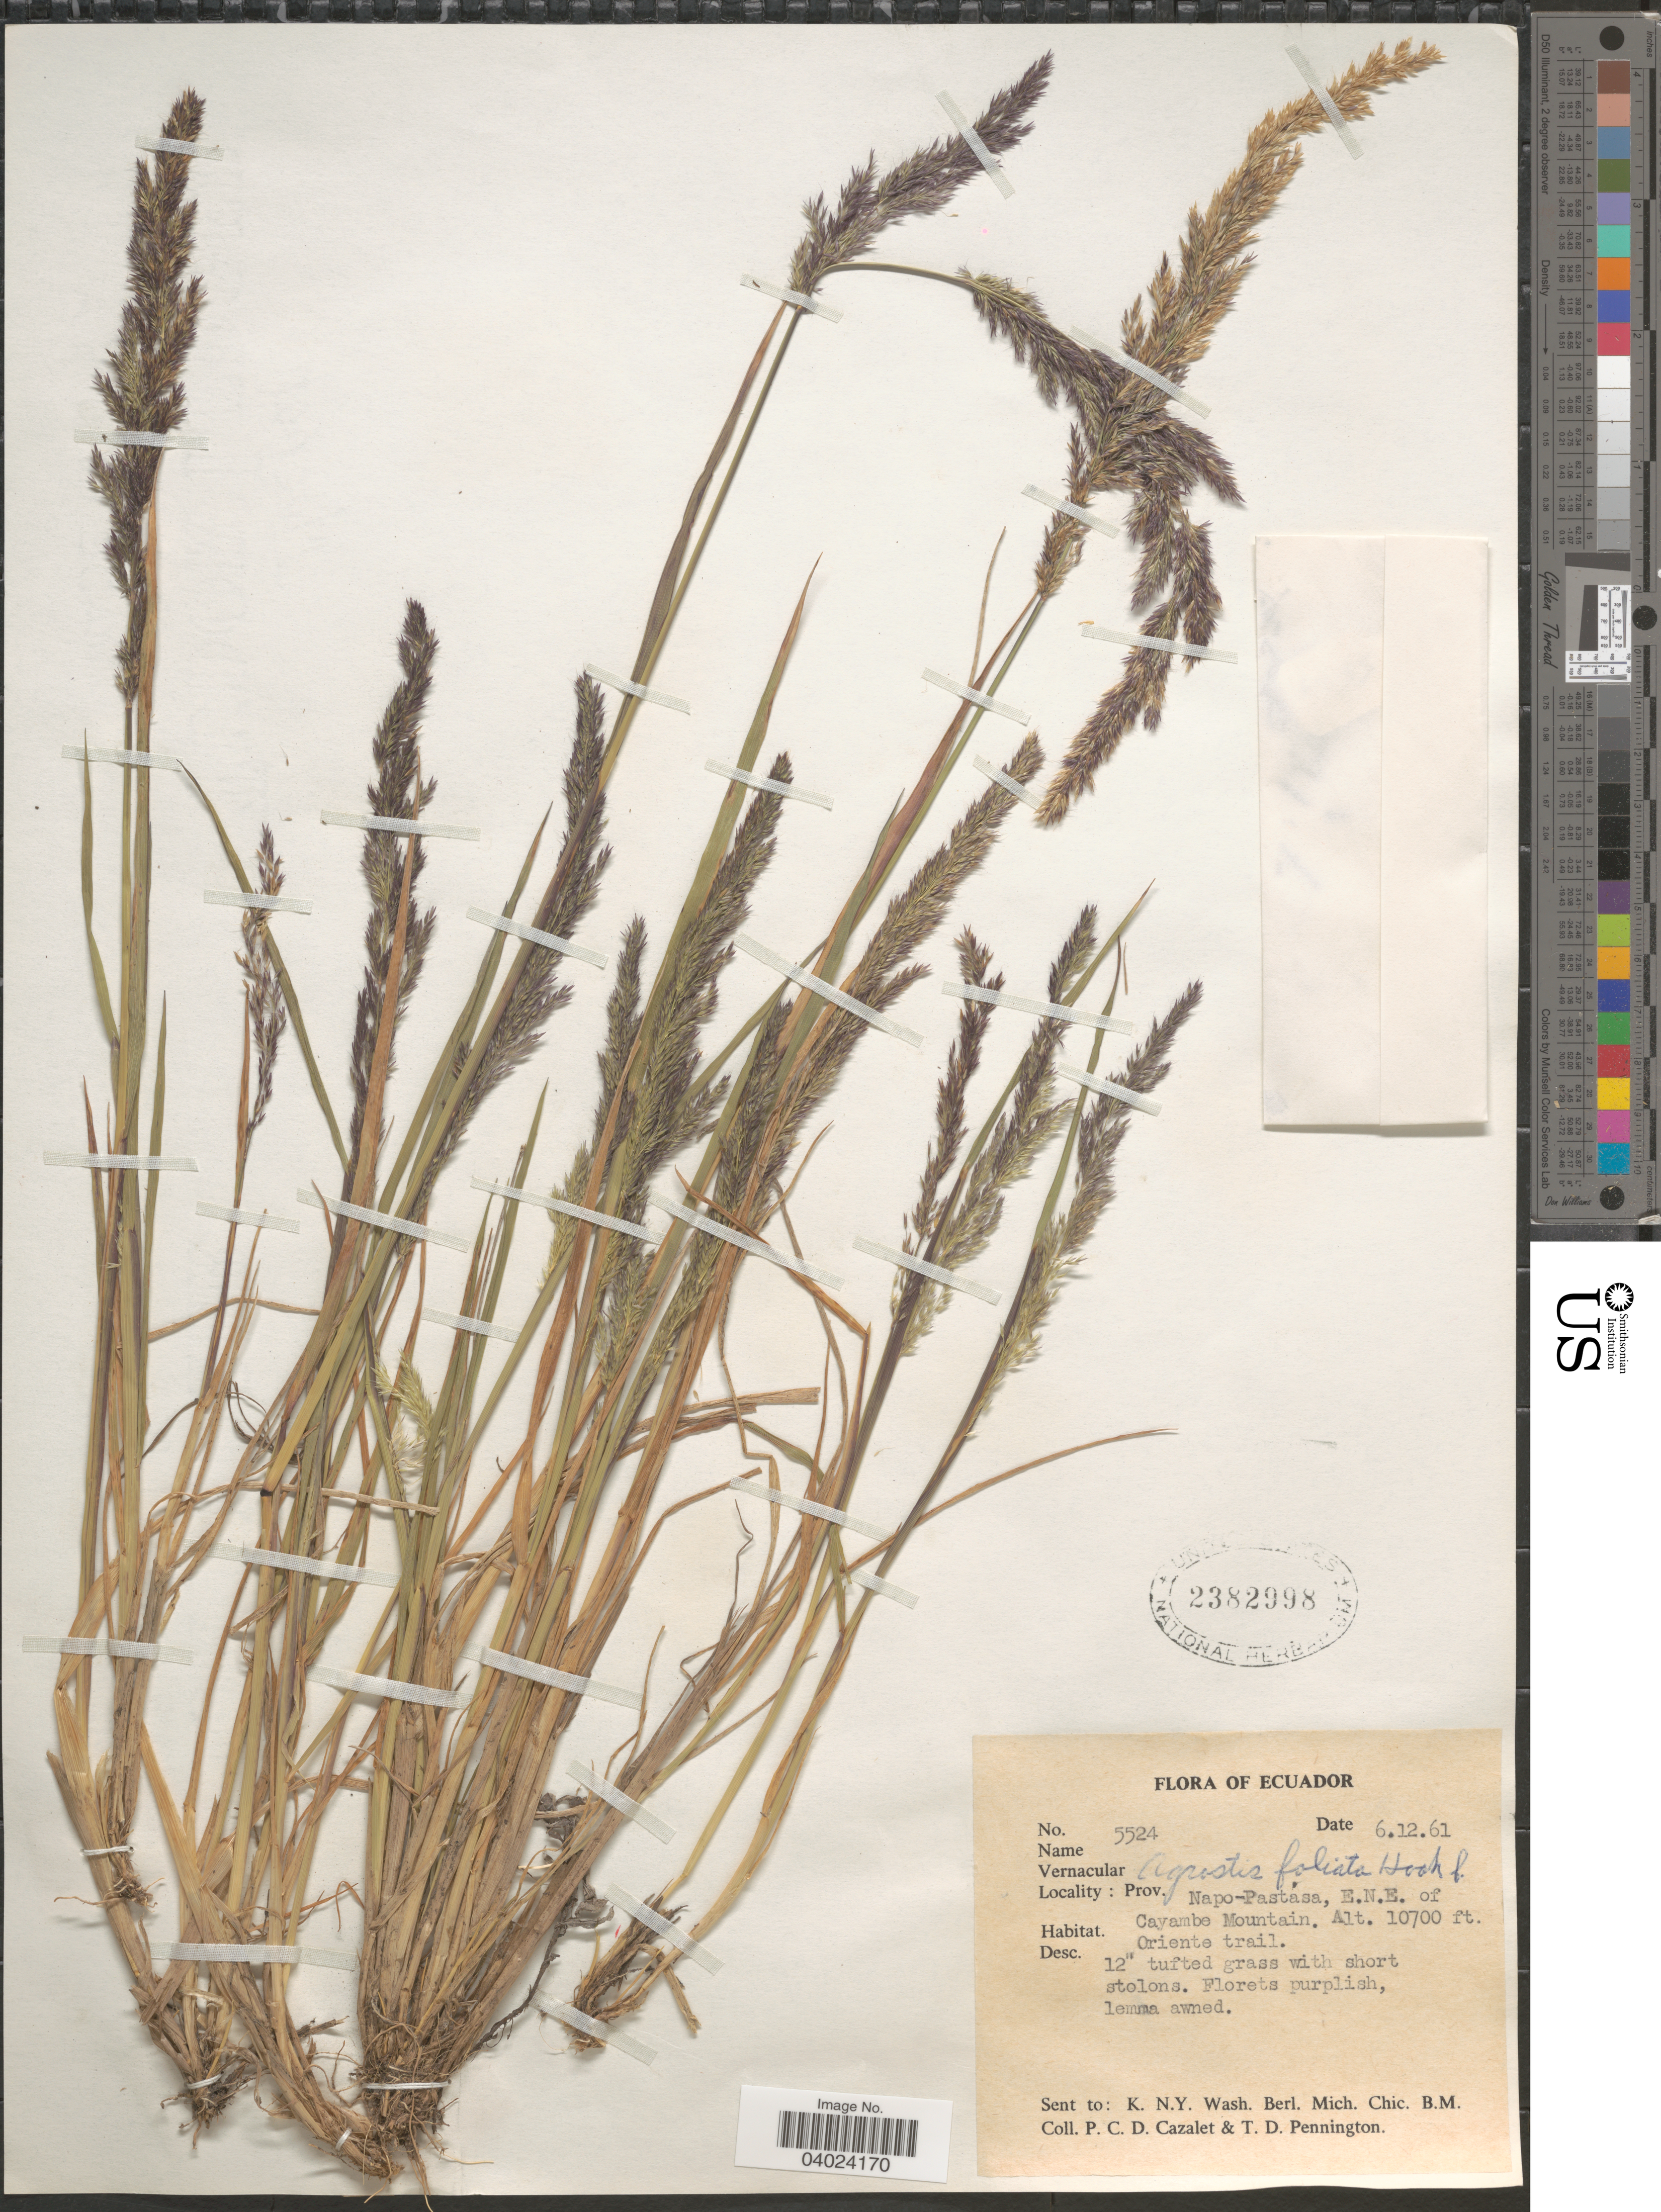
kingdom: Plantae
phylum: Tracheophyta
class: Liliopsida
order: Poales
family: Poaceae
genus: Agrostis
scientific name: Agrostis foliata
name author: Hook. f.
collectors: P. C. D. Cazalet & T. D. Pennington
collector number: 5524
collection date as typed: Transcribed d/m/y: 6/12/61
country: Ecuador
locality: Prov. Napo-Pastasa, E.N.E. of Cayambe Mountain. Oriente trail.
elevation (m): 3261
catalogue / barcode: US 2382998